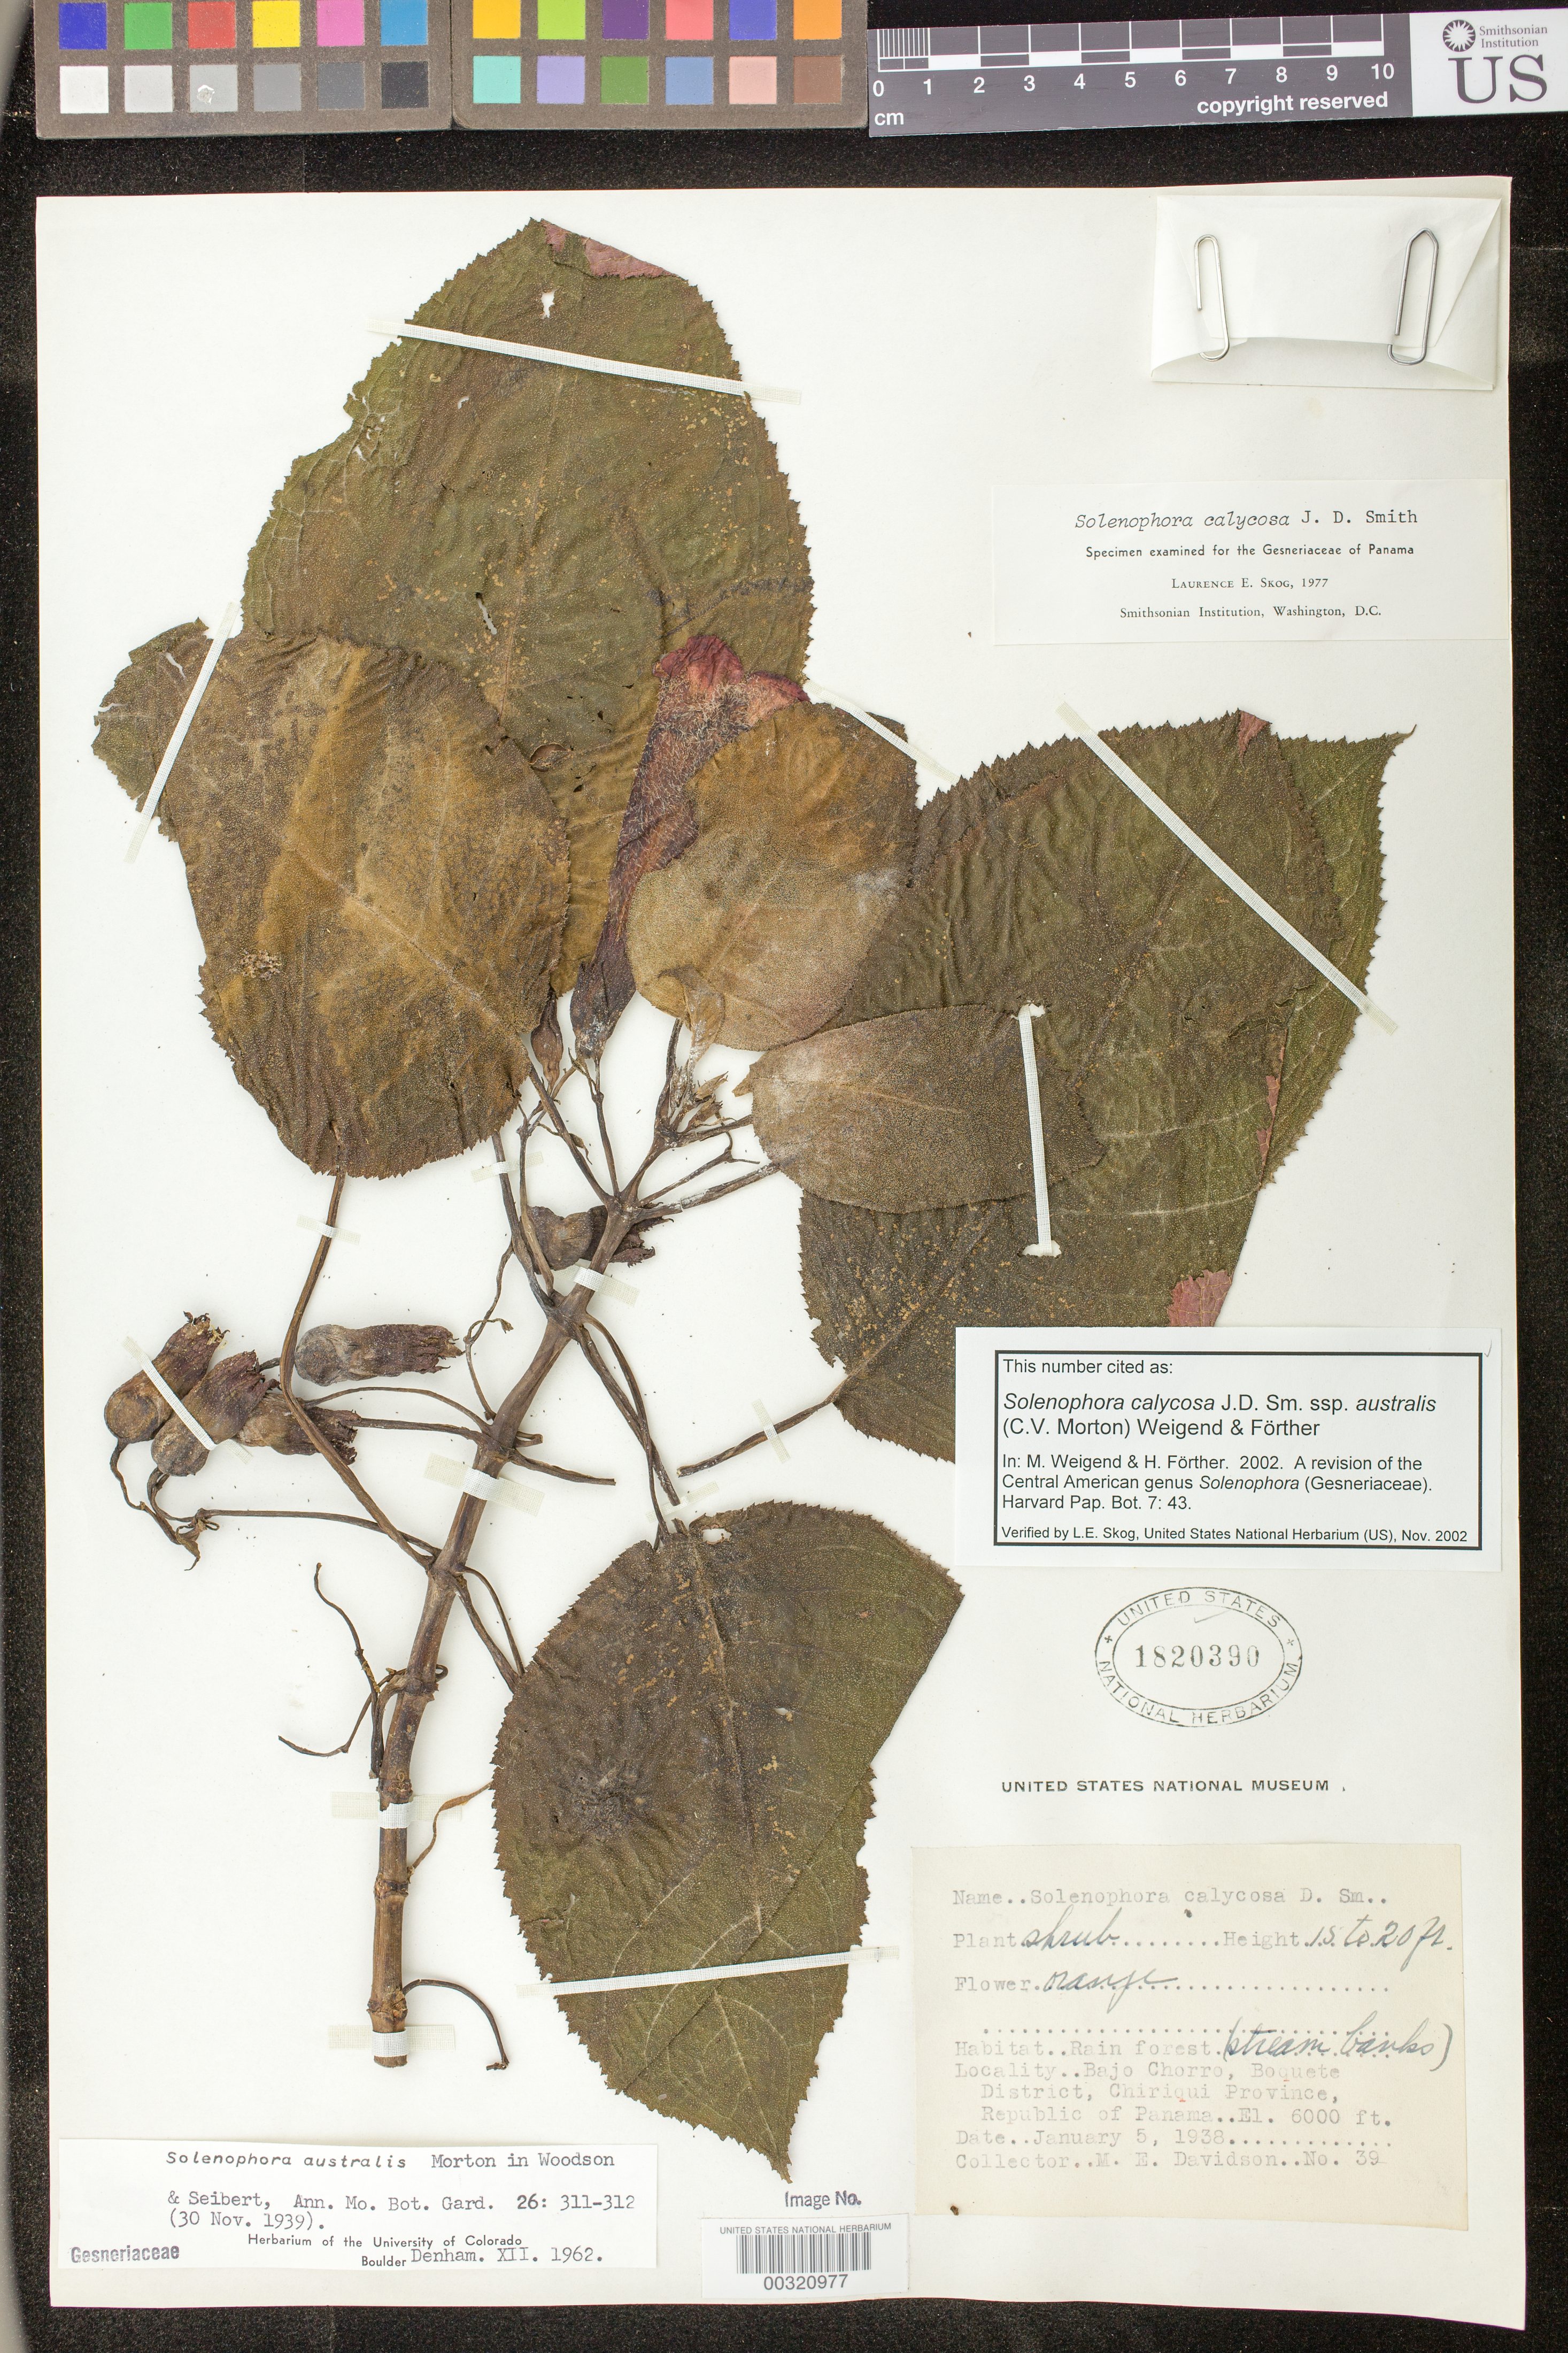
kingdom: Plantae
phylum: Tracheophyta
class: Magnoliopsida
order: Lamiales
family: Gesneriaceae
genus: Solenophora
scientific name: Solenophora calycosa subsp. australis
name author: (C.V. Morton) Weigend & Förther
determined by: Weigend; Förther, Harald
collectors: M. E. Davidson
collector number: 39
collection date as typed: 05 Jan 1938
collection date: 1938-01-05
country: Panama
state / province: Chiriquí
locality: Bajo Chorro, Boquete District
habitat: Rain forest (stream banks)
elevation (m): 1829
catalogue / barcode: US 1820390